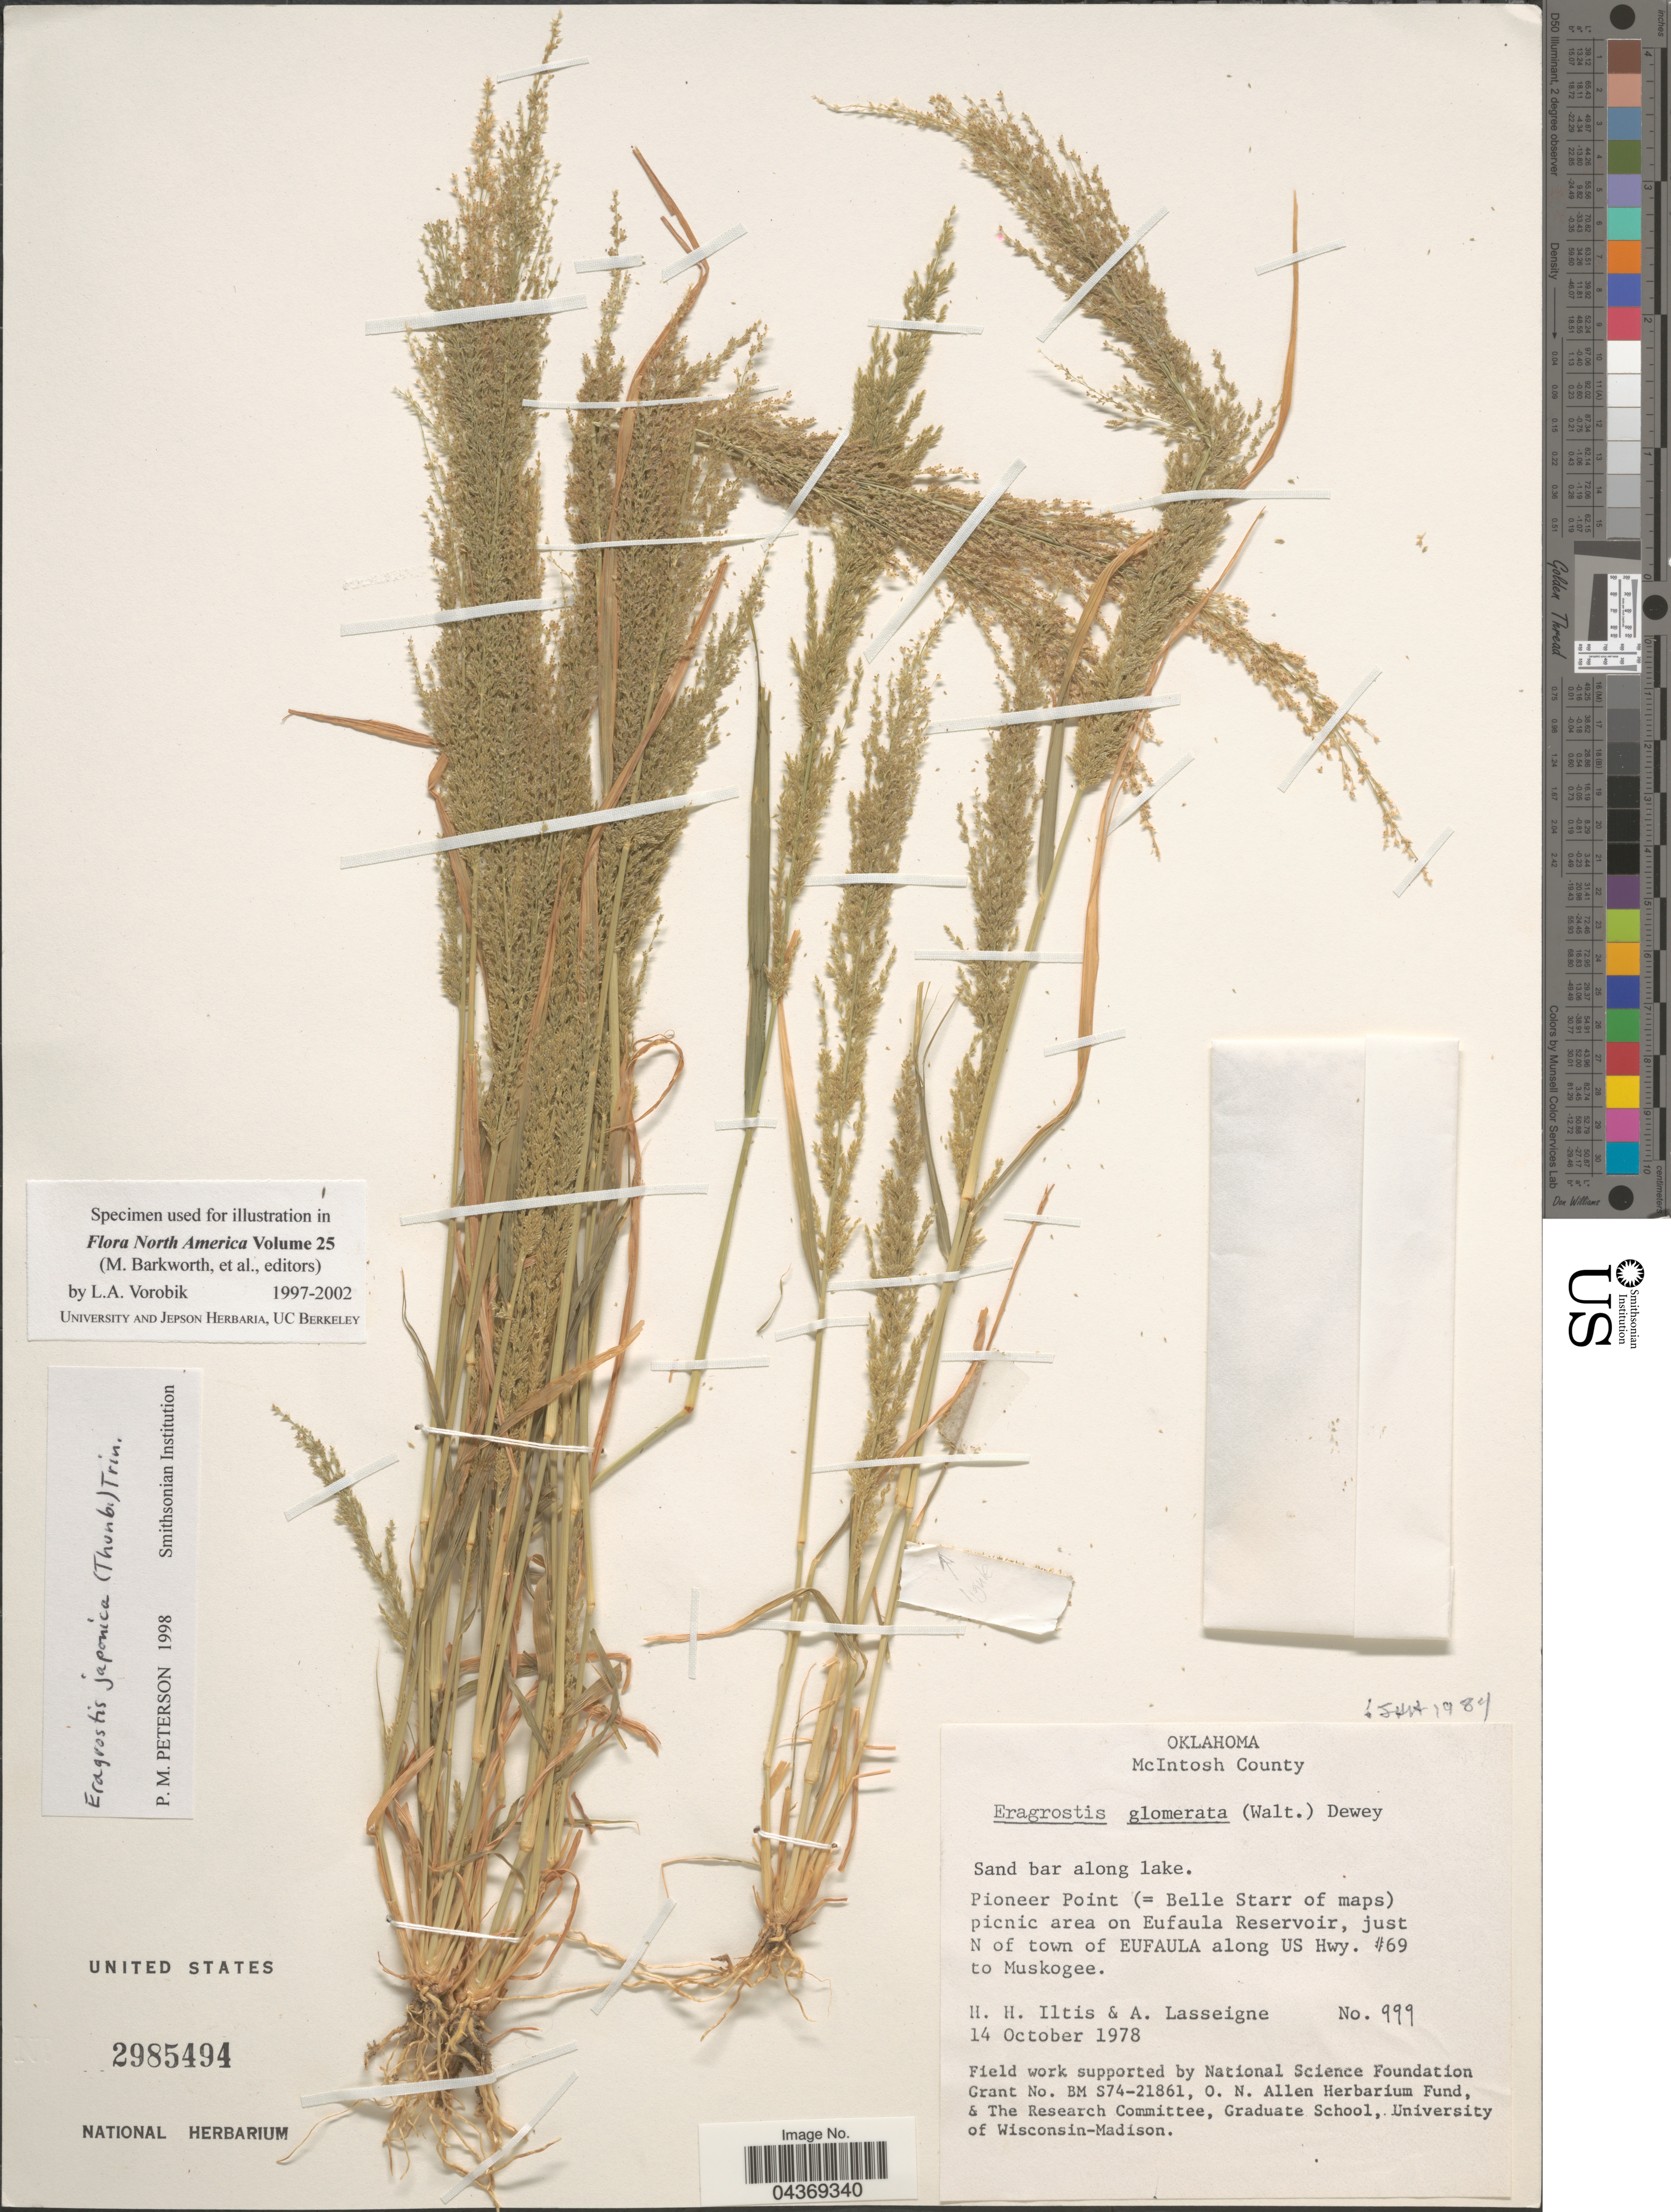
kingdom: Plantae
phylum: Tracheophyta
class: Liliopsida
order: Poales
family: Poaceae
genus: Eragrostis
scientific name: Eragrostis japonica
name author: (Thunb.) Trin.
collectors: H. H. Iltis & A. Lasseigne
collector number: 999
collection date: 1978-10-14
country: United States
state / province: Oklahoma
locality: McIntosh County. Sand bar along lake. Pioneer Point (= Belle Starr of maps) picnic area on Eufaula Reservoir, just N of town of Eufaula along US Hwy. #69 to Muskogee.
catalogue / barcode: US 2985494